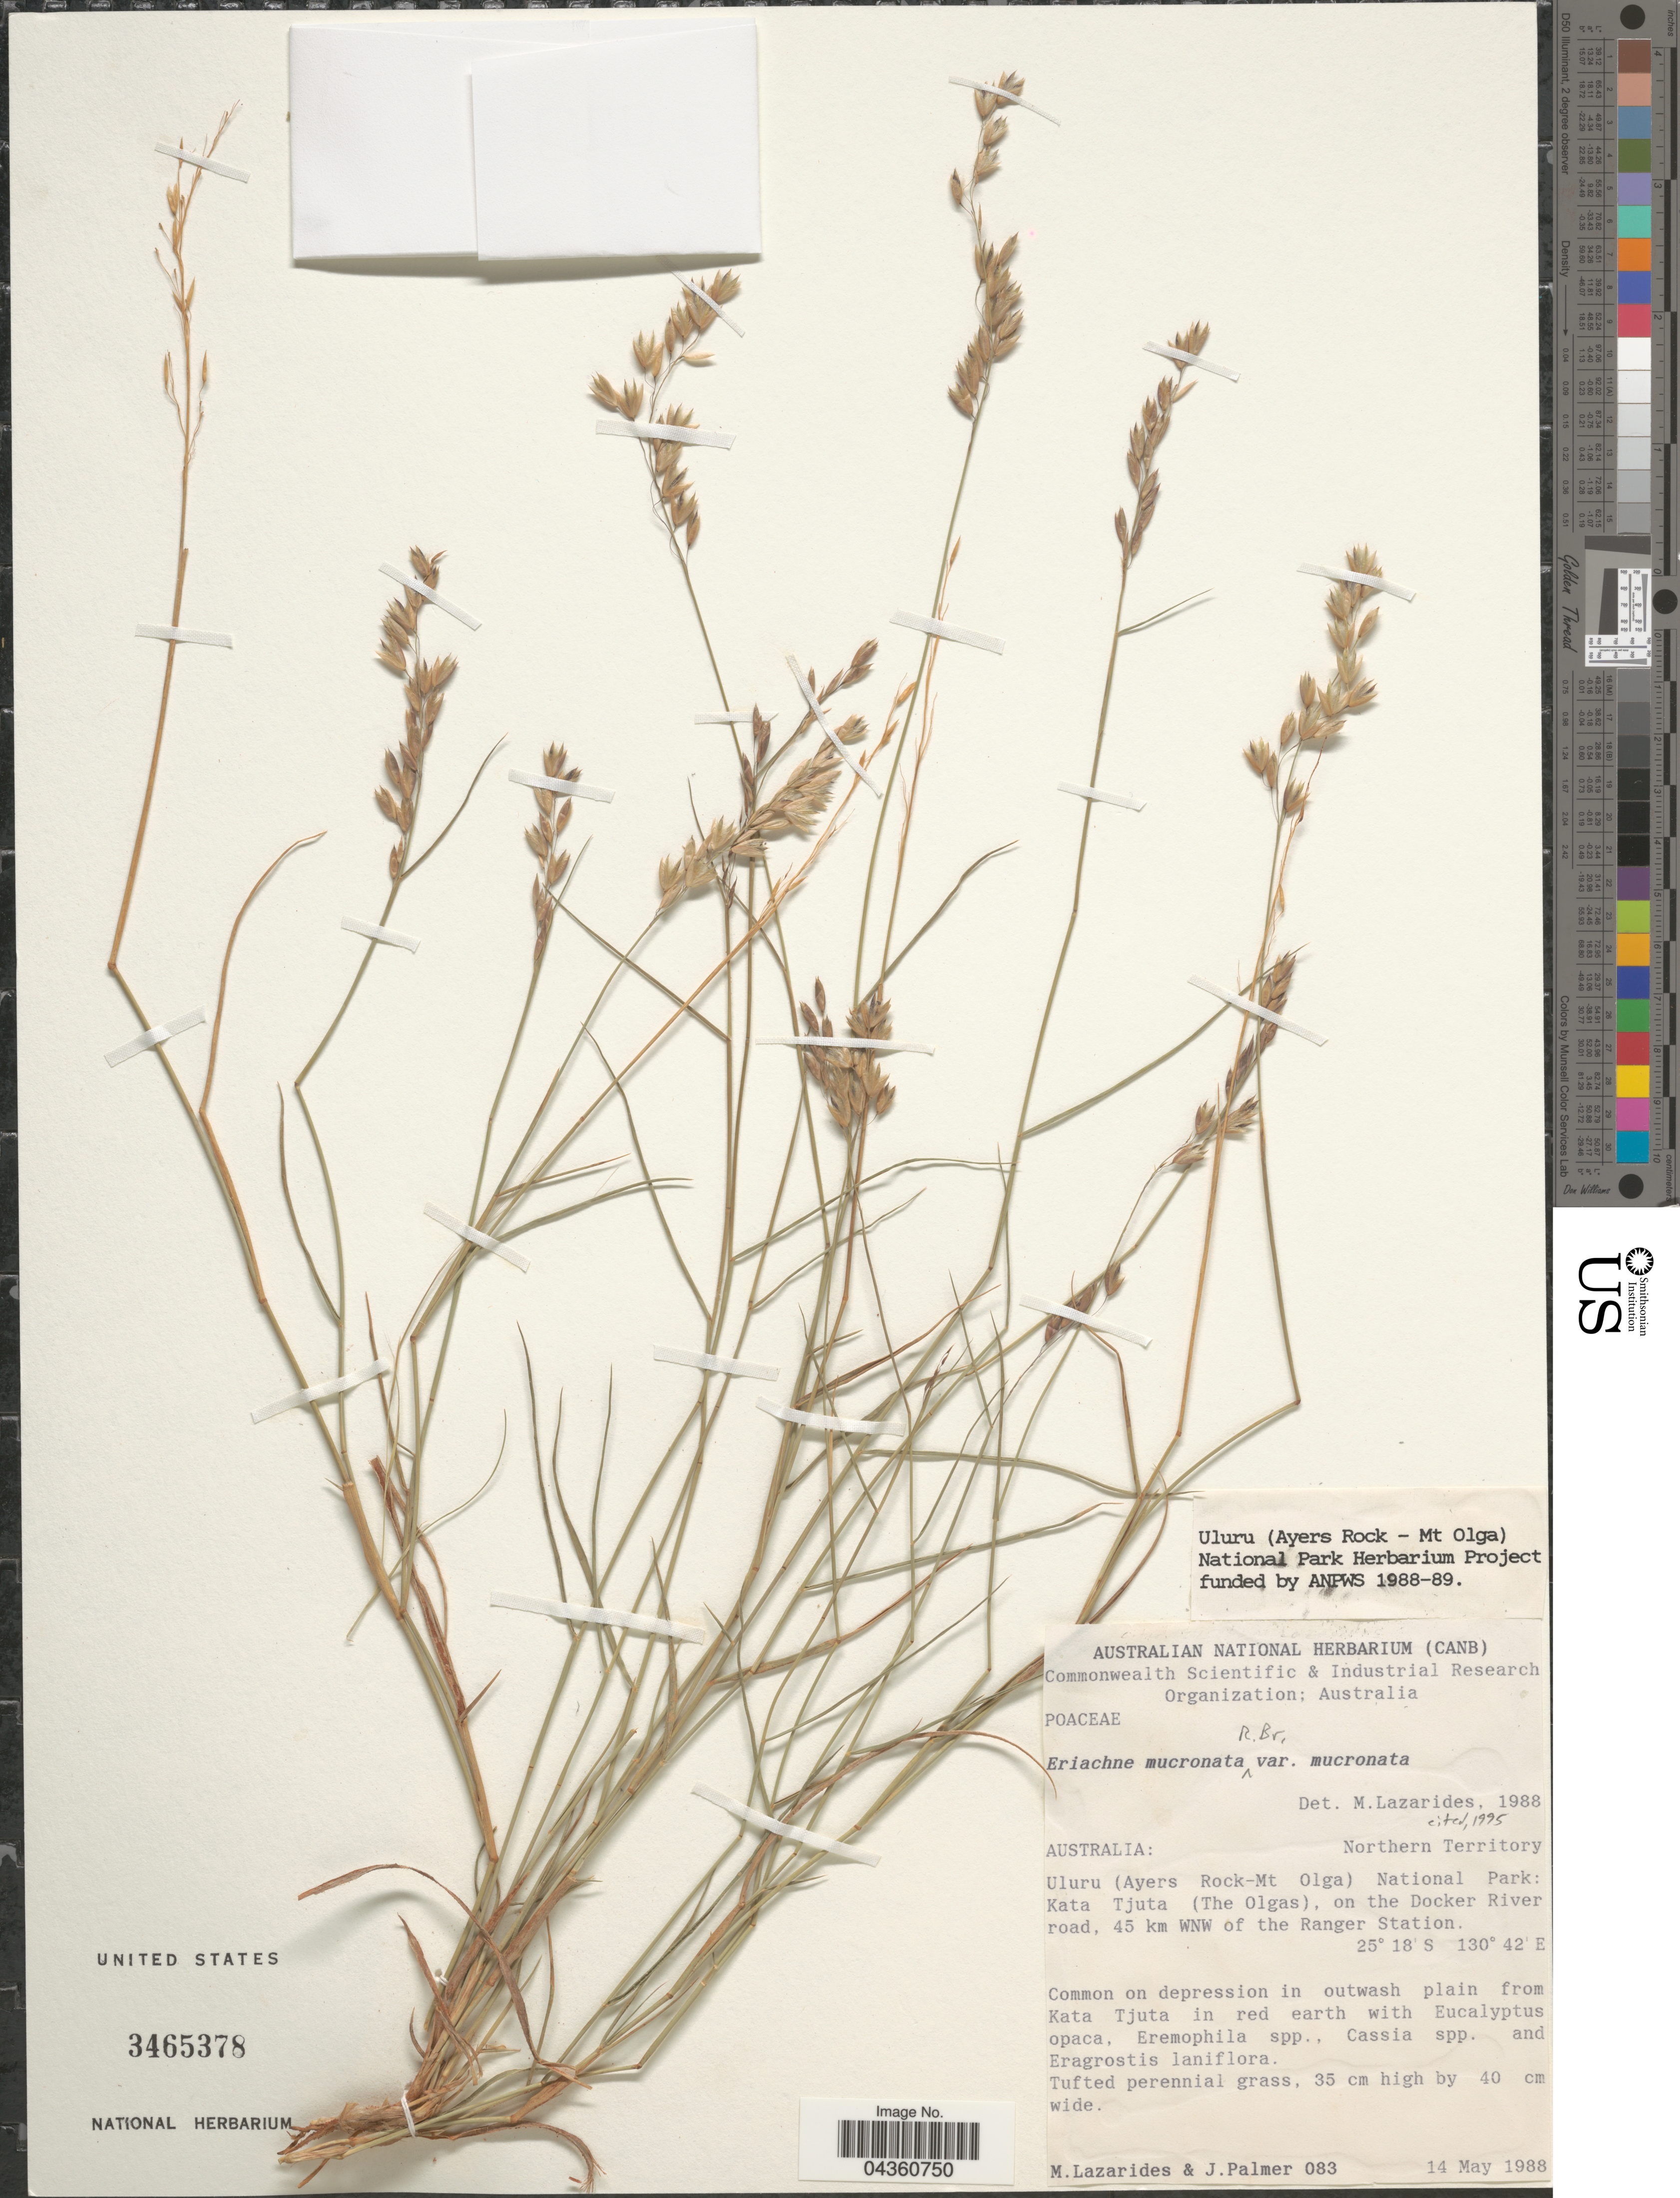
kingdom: Plantae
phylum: Tracheophyta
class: Liliopsida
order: Poales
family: Poaceae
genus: Eriachne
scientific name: Eriachne mucronata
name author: R. Br.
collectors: M. Lazarides & J. Palmer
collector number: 083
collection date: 1988-05-14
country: Australia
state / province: Northern Territory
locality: Uluru (Ayers Rock-Mt Olga) National Park: Kata Tjuta (The Olgas), on the Docker River road, 45 km WNW of the Ranger Station. Common on depression in outwash plain from Kata Tjuta in red earth.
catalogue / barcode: US 3465378